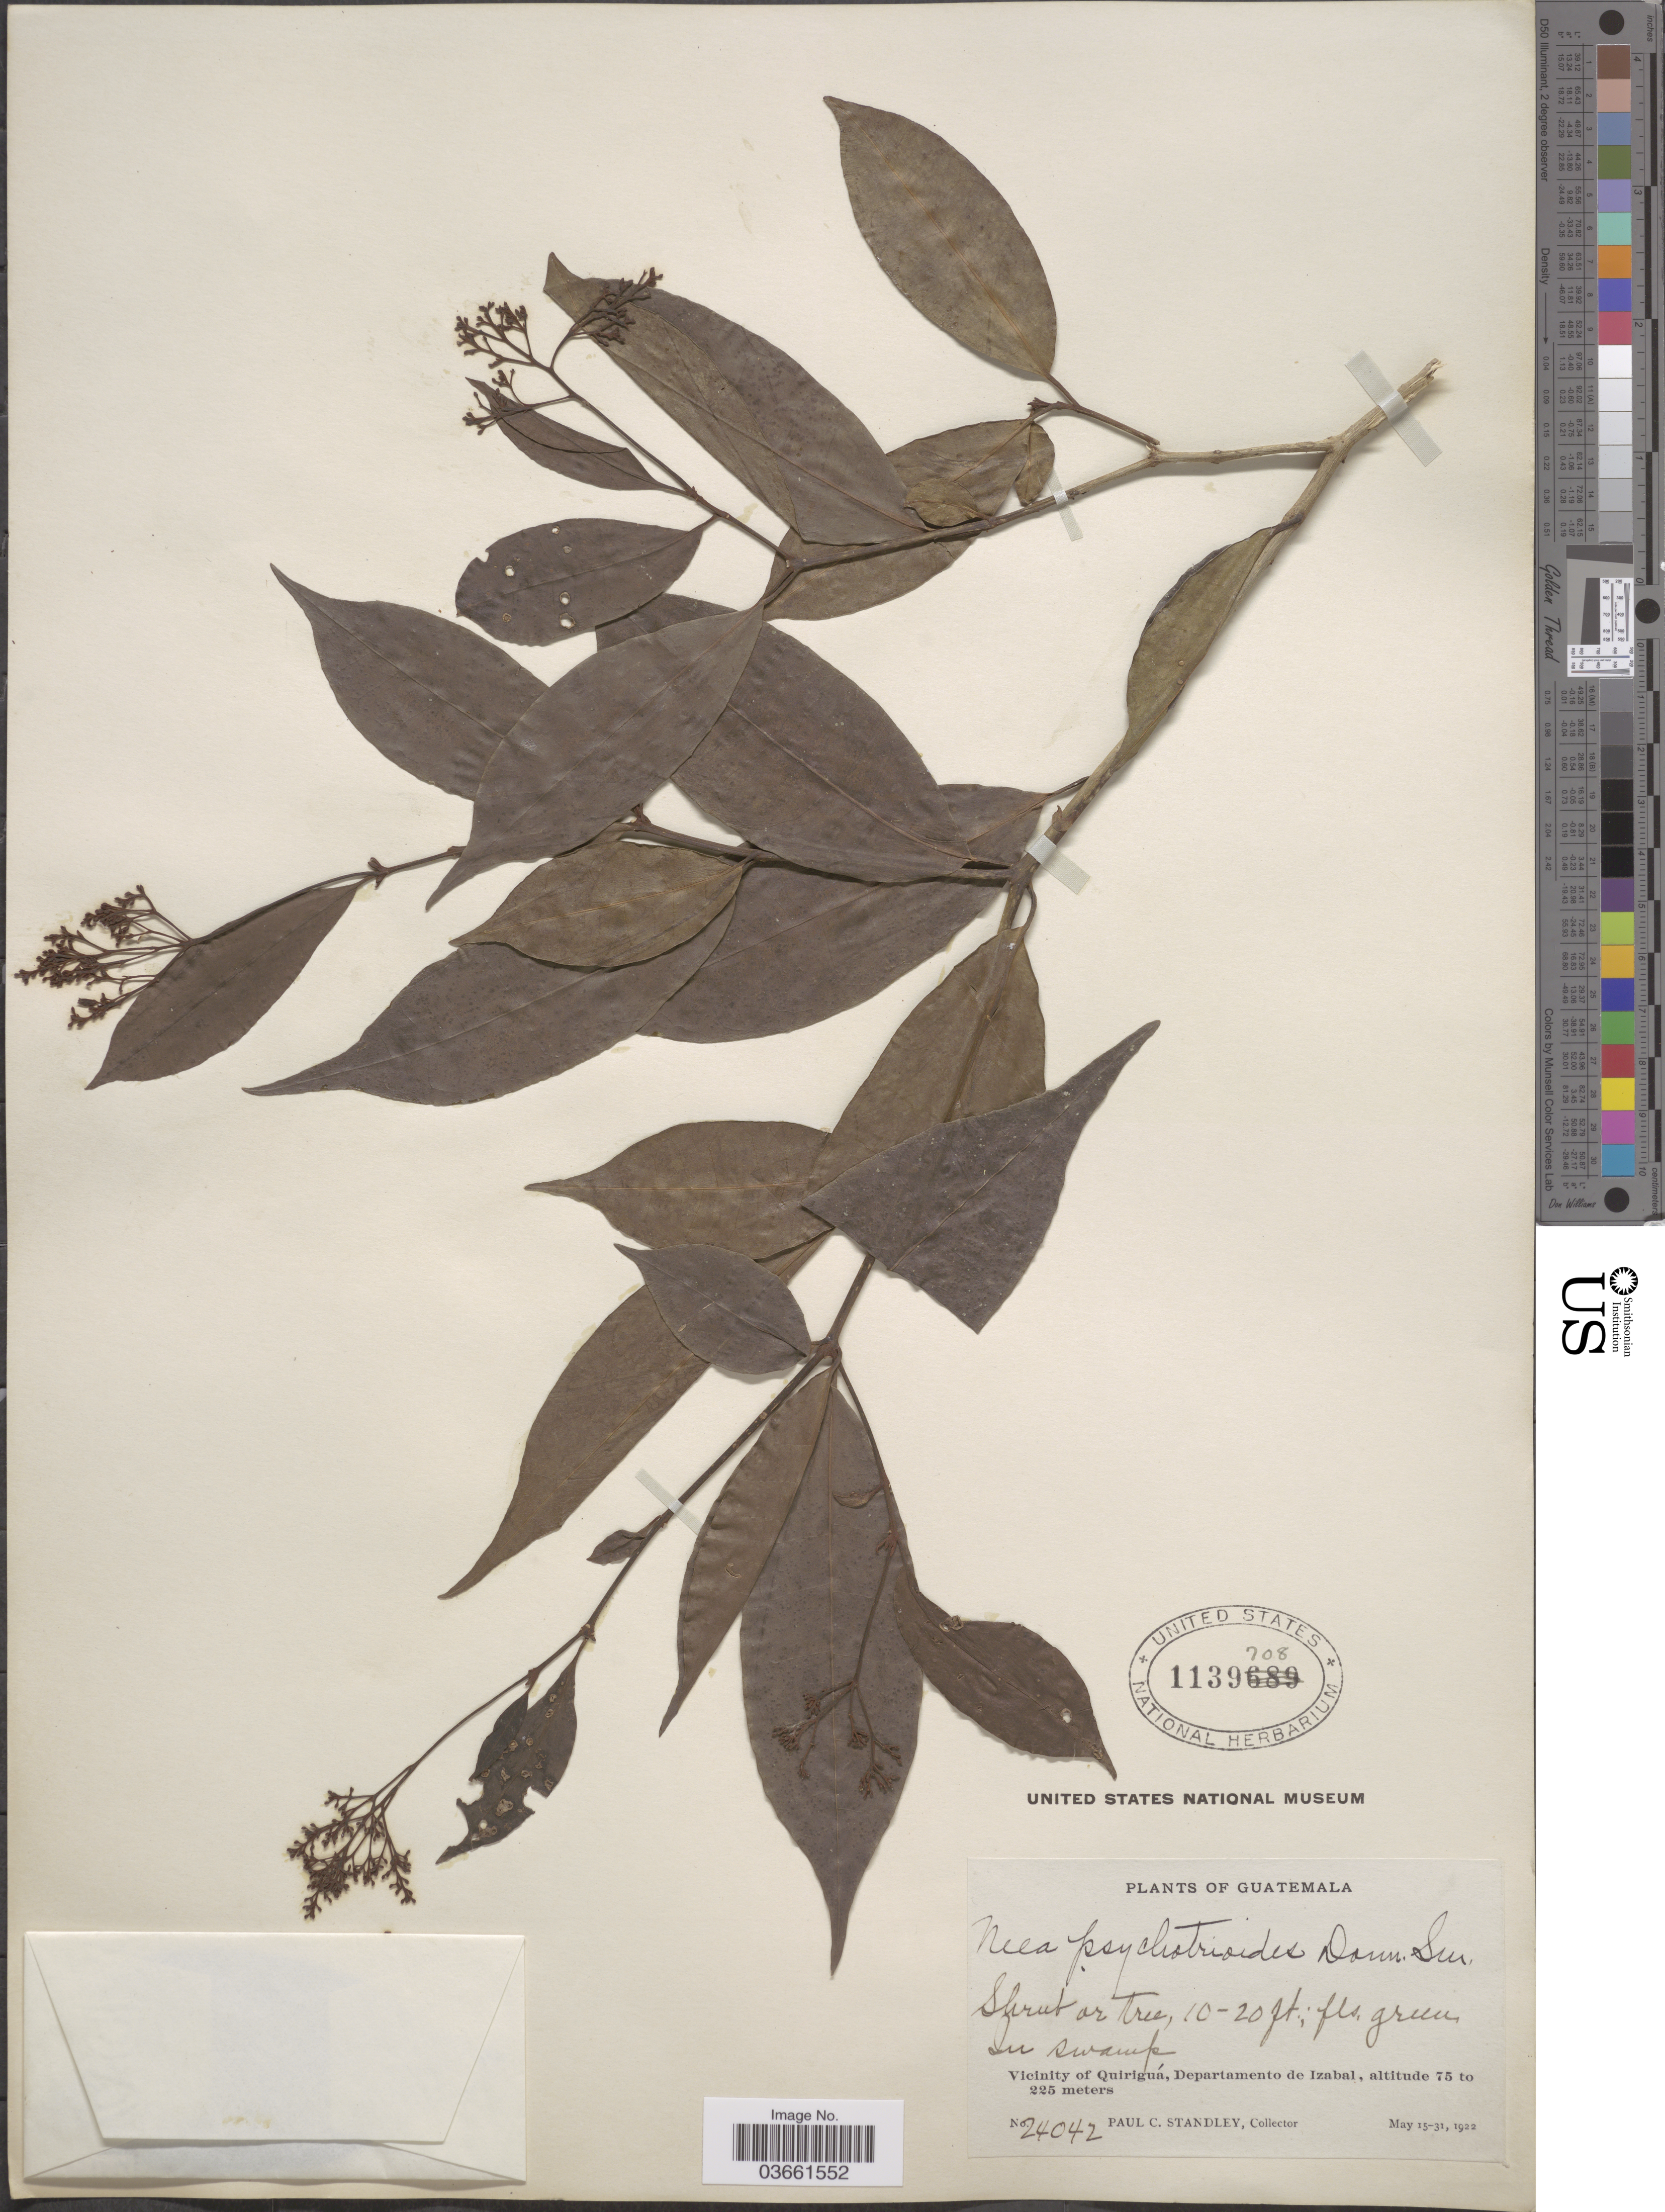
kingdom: Plantae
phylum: Tracheophyta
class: Magnoliopsida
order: Caryophyllales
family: Nyctaginaceae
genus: Neea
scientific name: Neea psychotrioides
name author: Donn. Sm.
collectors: P. C. Standley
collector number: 24042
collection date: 1922-05-15/1922-05-31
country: Guatemala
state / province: Izabal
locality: In swamp. Vicinity of Quiriguá, Departamento de Izabal.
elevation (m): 75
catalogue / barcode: US 1139708